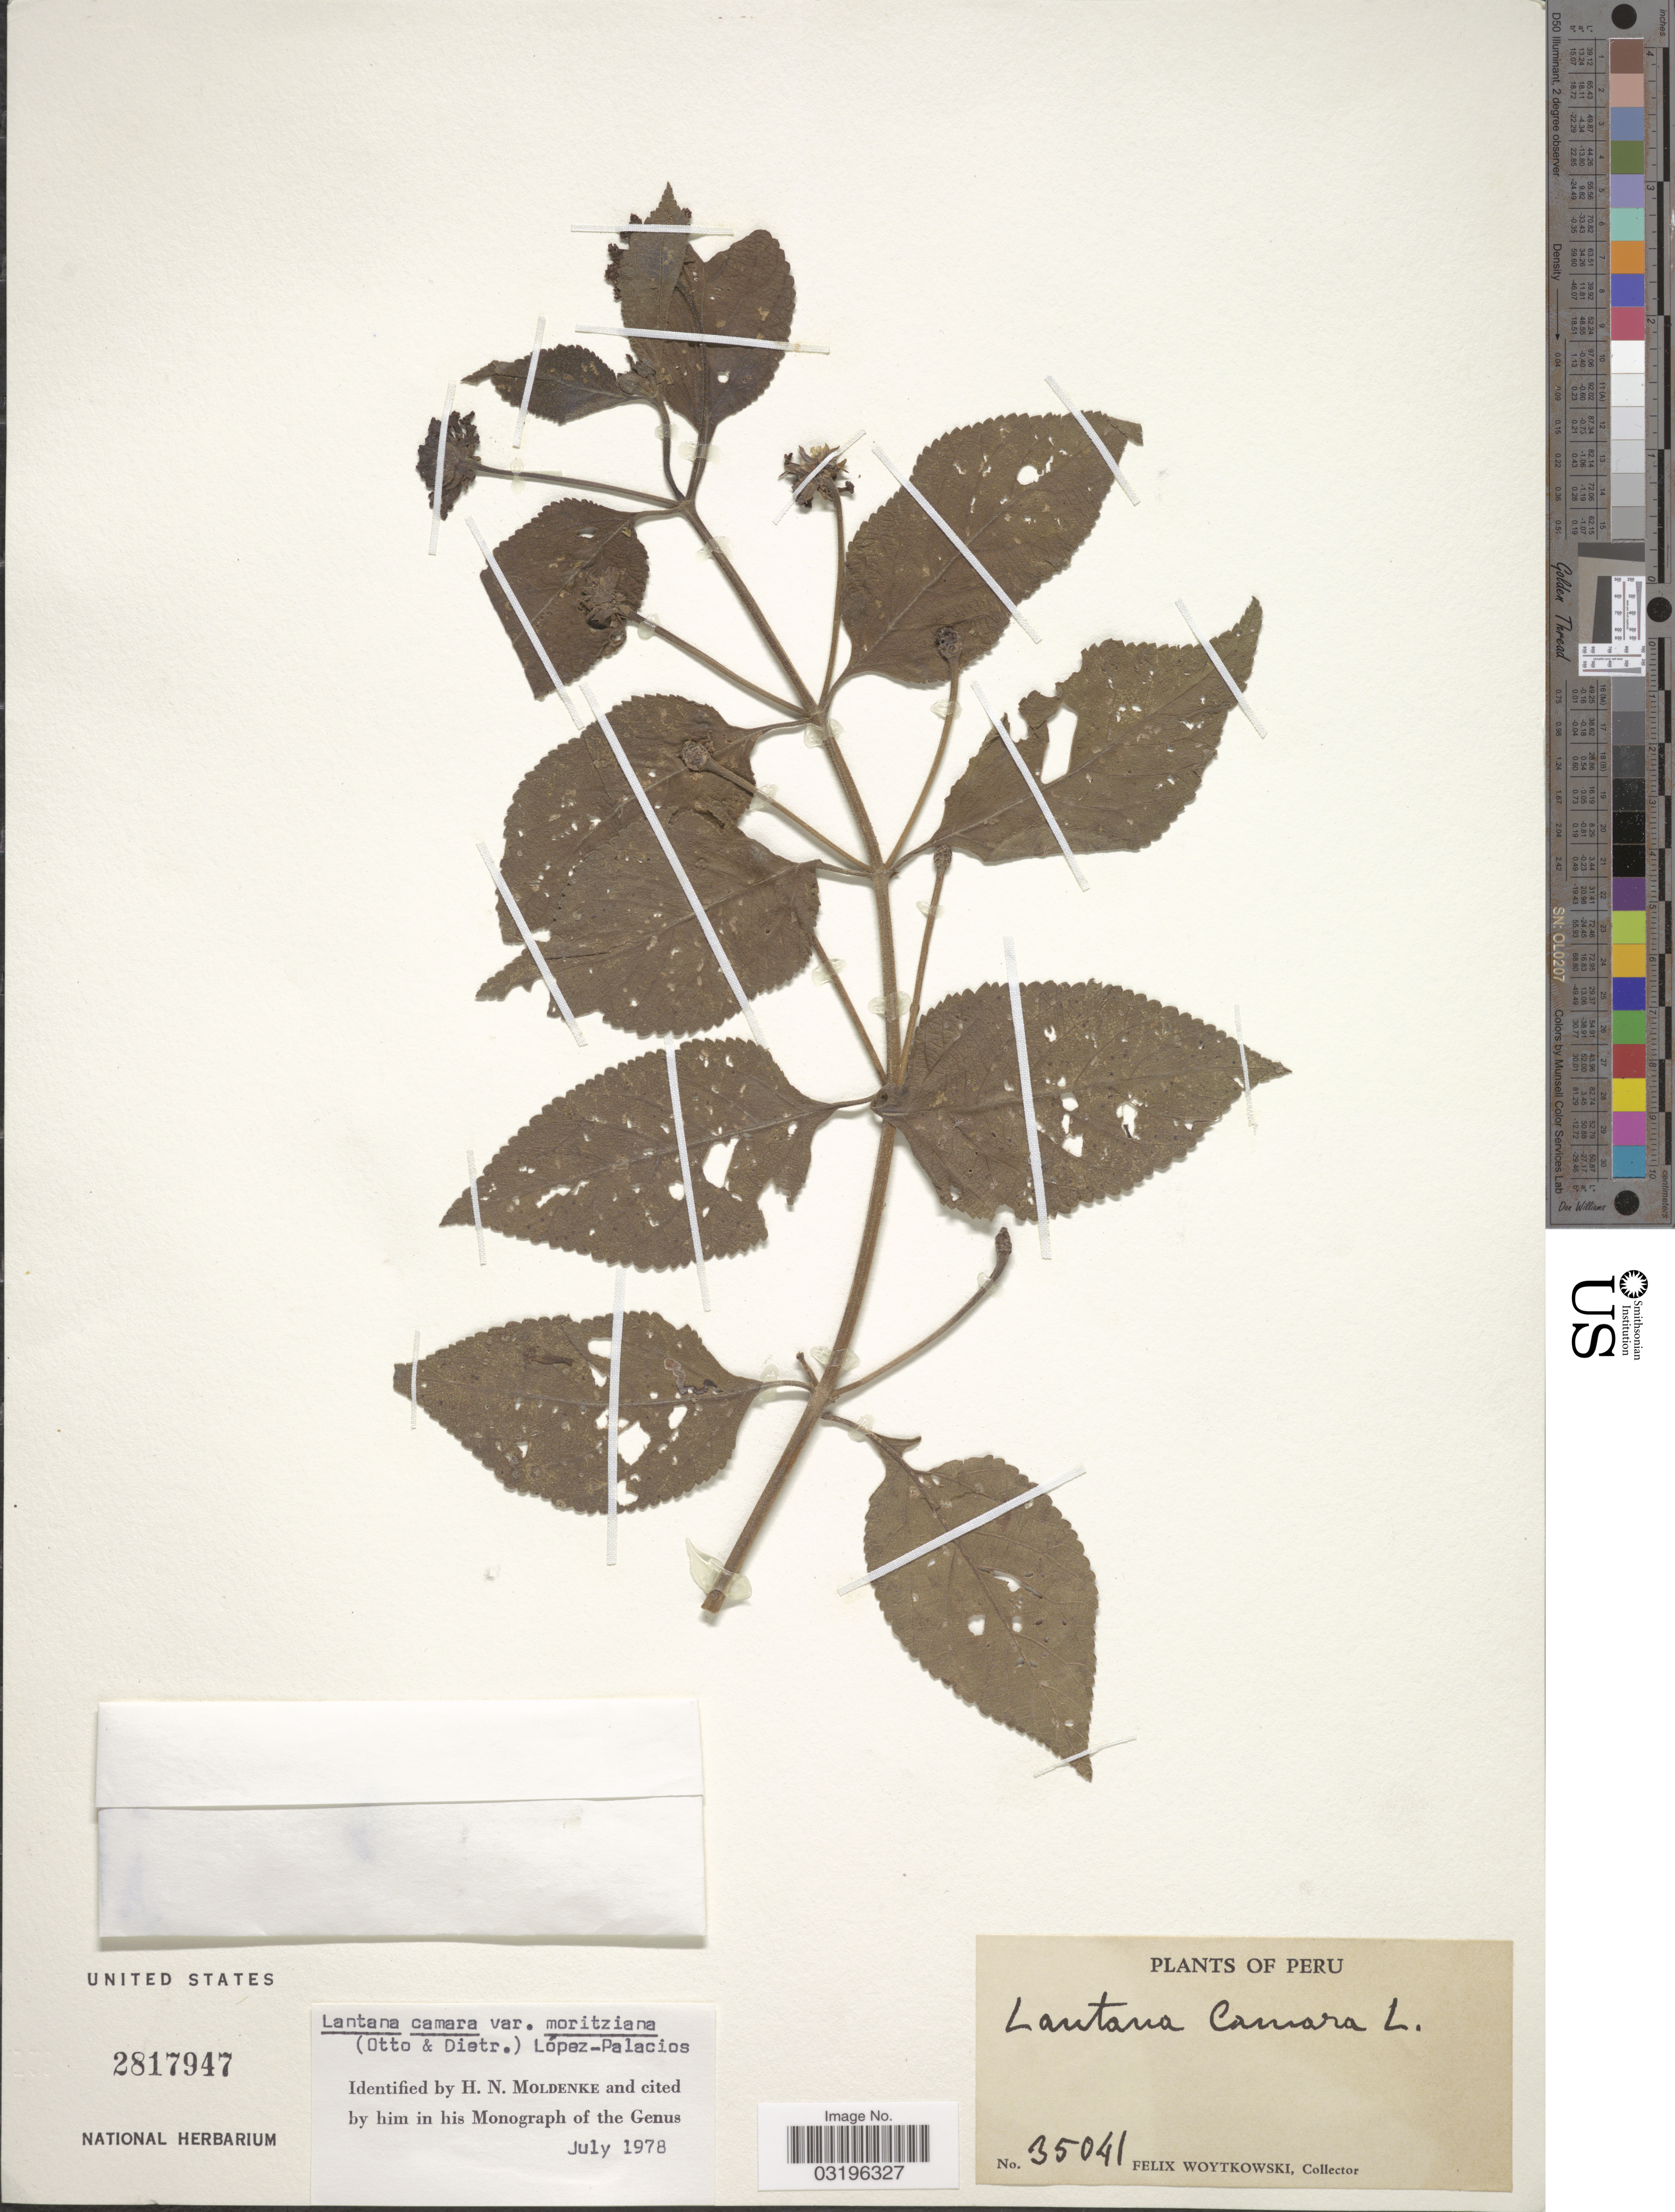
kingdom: Plantae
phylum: Tracheophyta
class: Magnoliopsida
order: Lamiales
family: Verbenaceae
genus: Lantana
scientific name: Lantana camara var. moritziana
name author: (Otto & A. Dietr.) López-Pal.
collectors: F. Woytkowski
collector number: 35041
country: Peru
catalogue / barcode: US 2817947